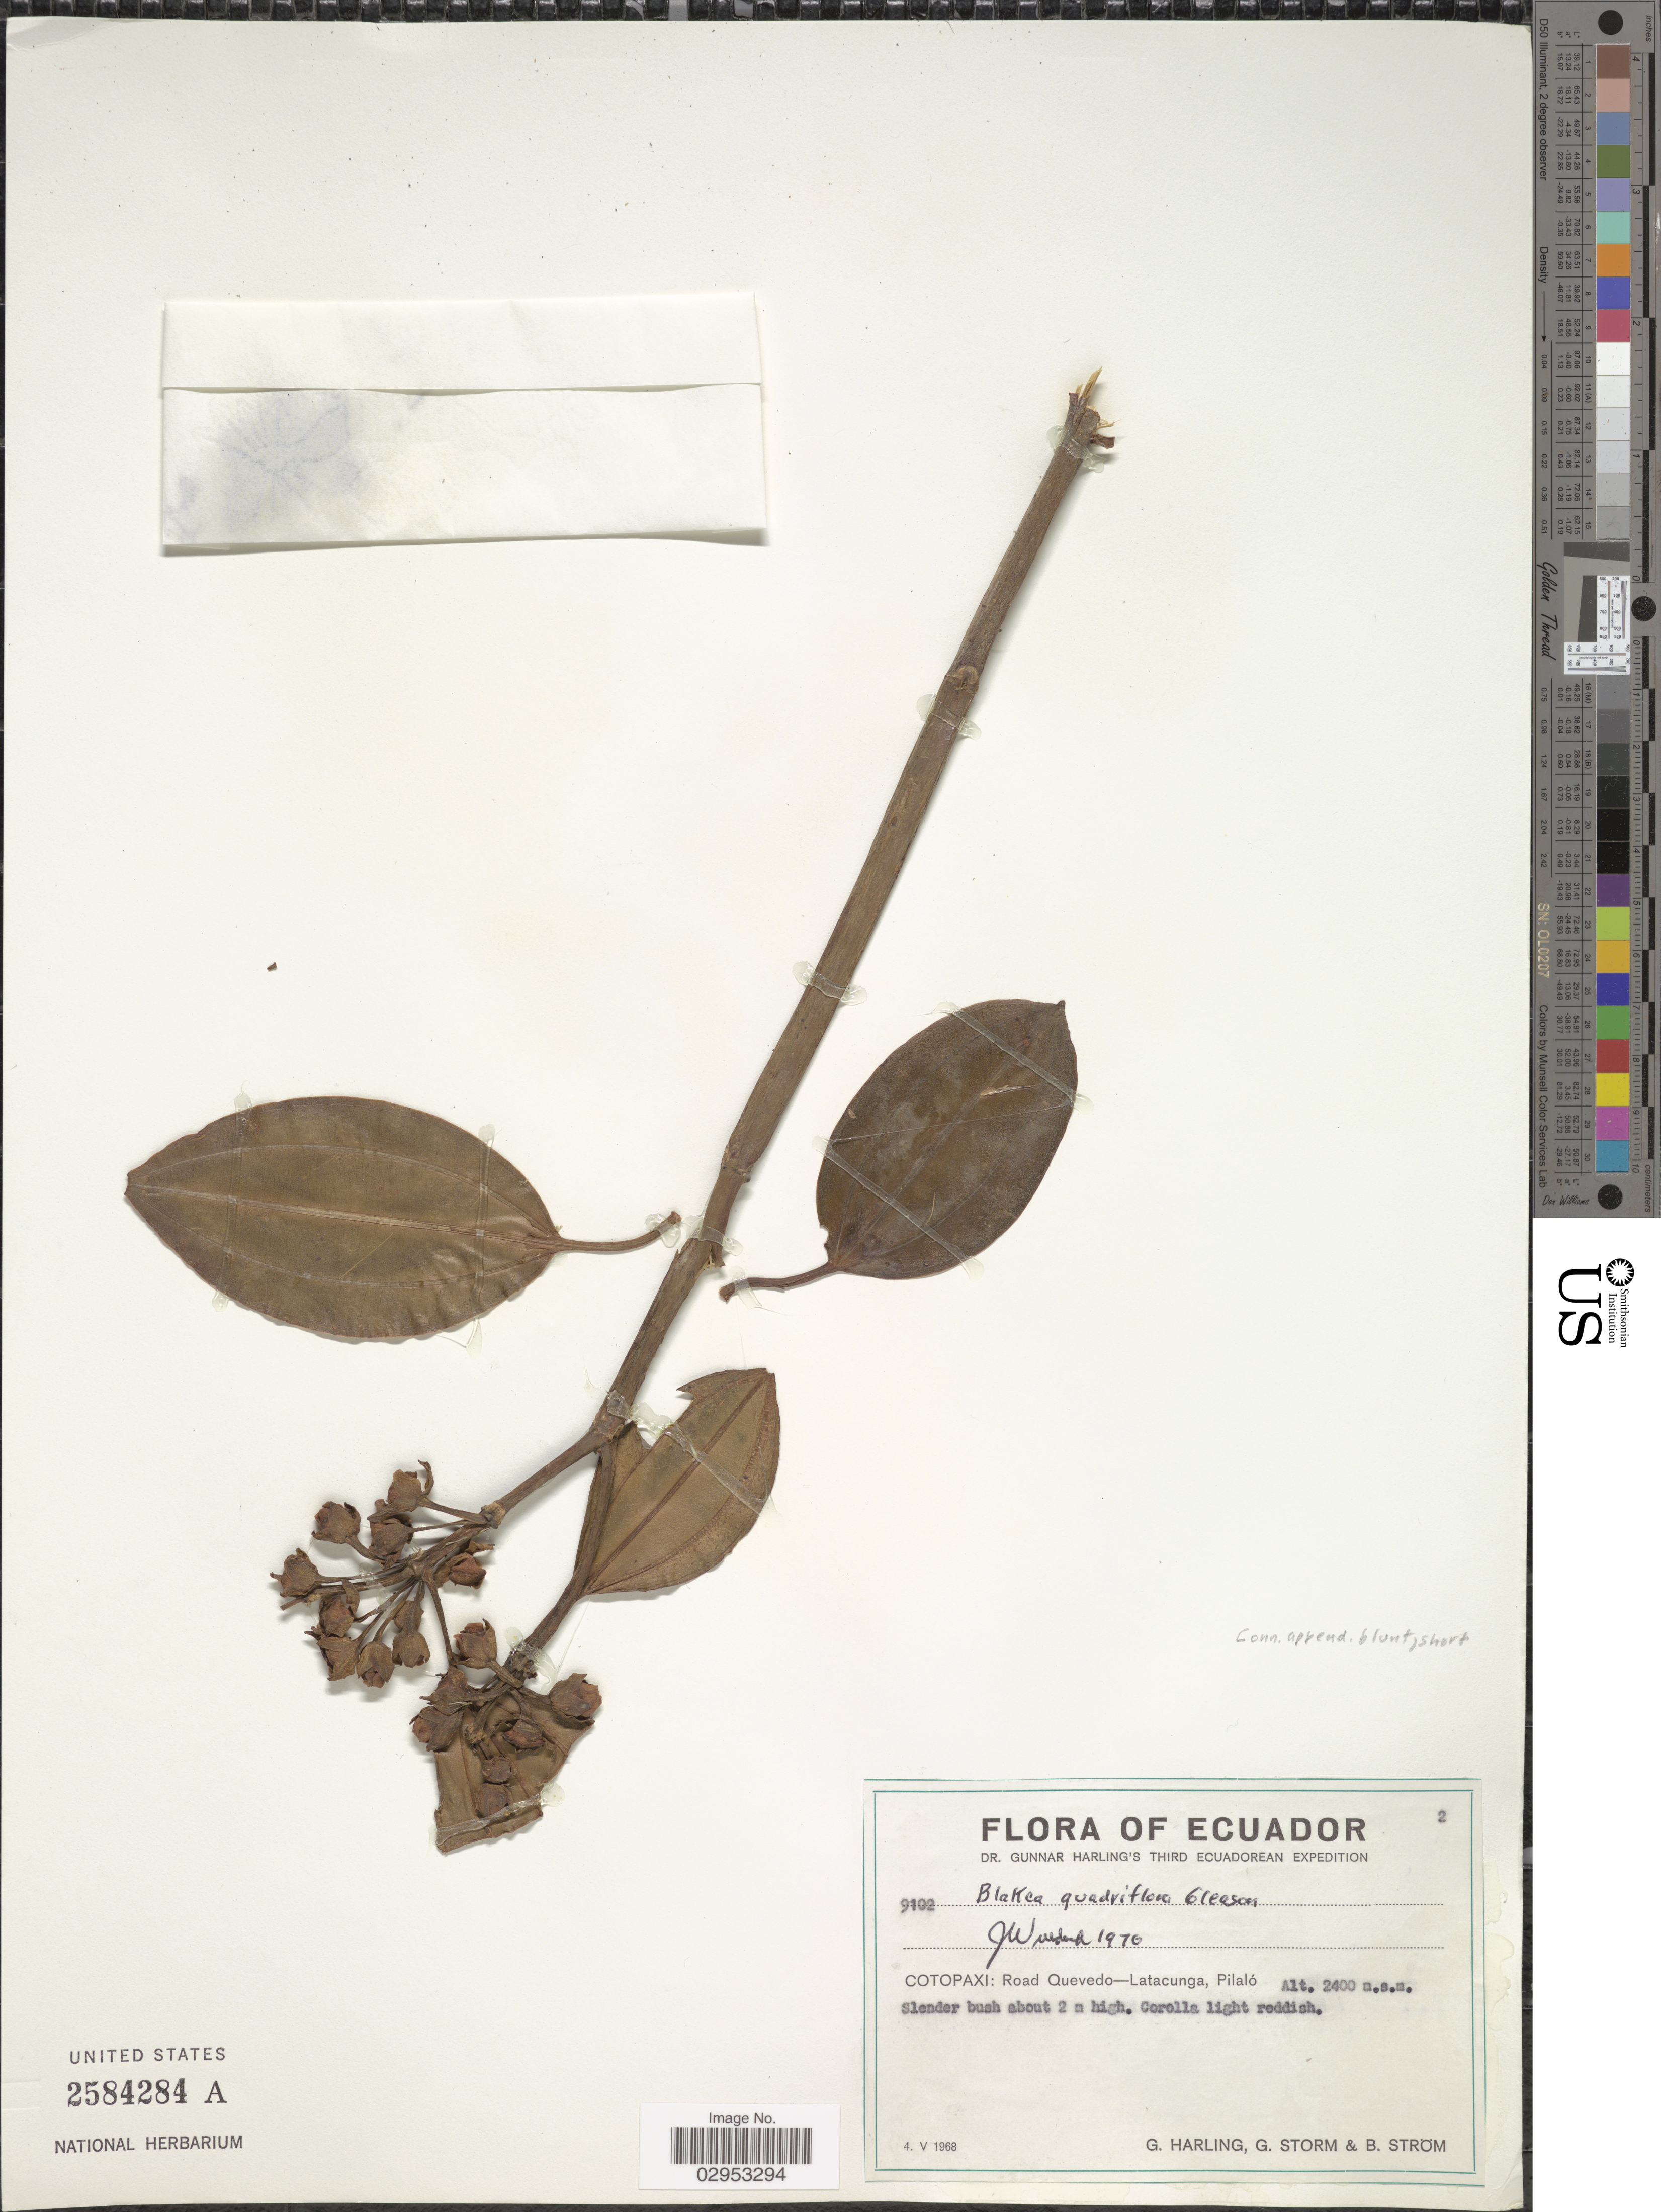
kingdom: Plantae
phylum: Tracheophyta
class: Magnoliopsida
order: Myrtales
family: Melastomataceae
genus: Blakea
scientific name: Blakea quadriflora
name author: Gleason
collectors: G. Harling, G. Storm & B. Ström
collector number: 9102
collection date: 1968-05-04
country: Ecuador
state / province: Cotopaxi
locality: Road Quevedo-Latacunga, Pilaló.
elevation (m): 2400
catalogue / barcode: US 2584284A